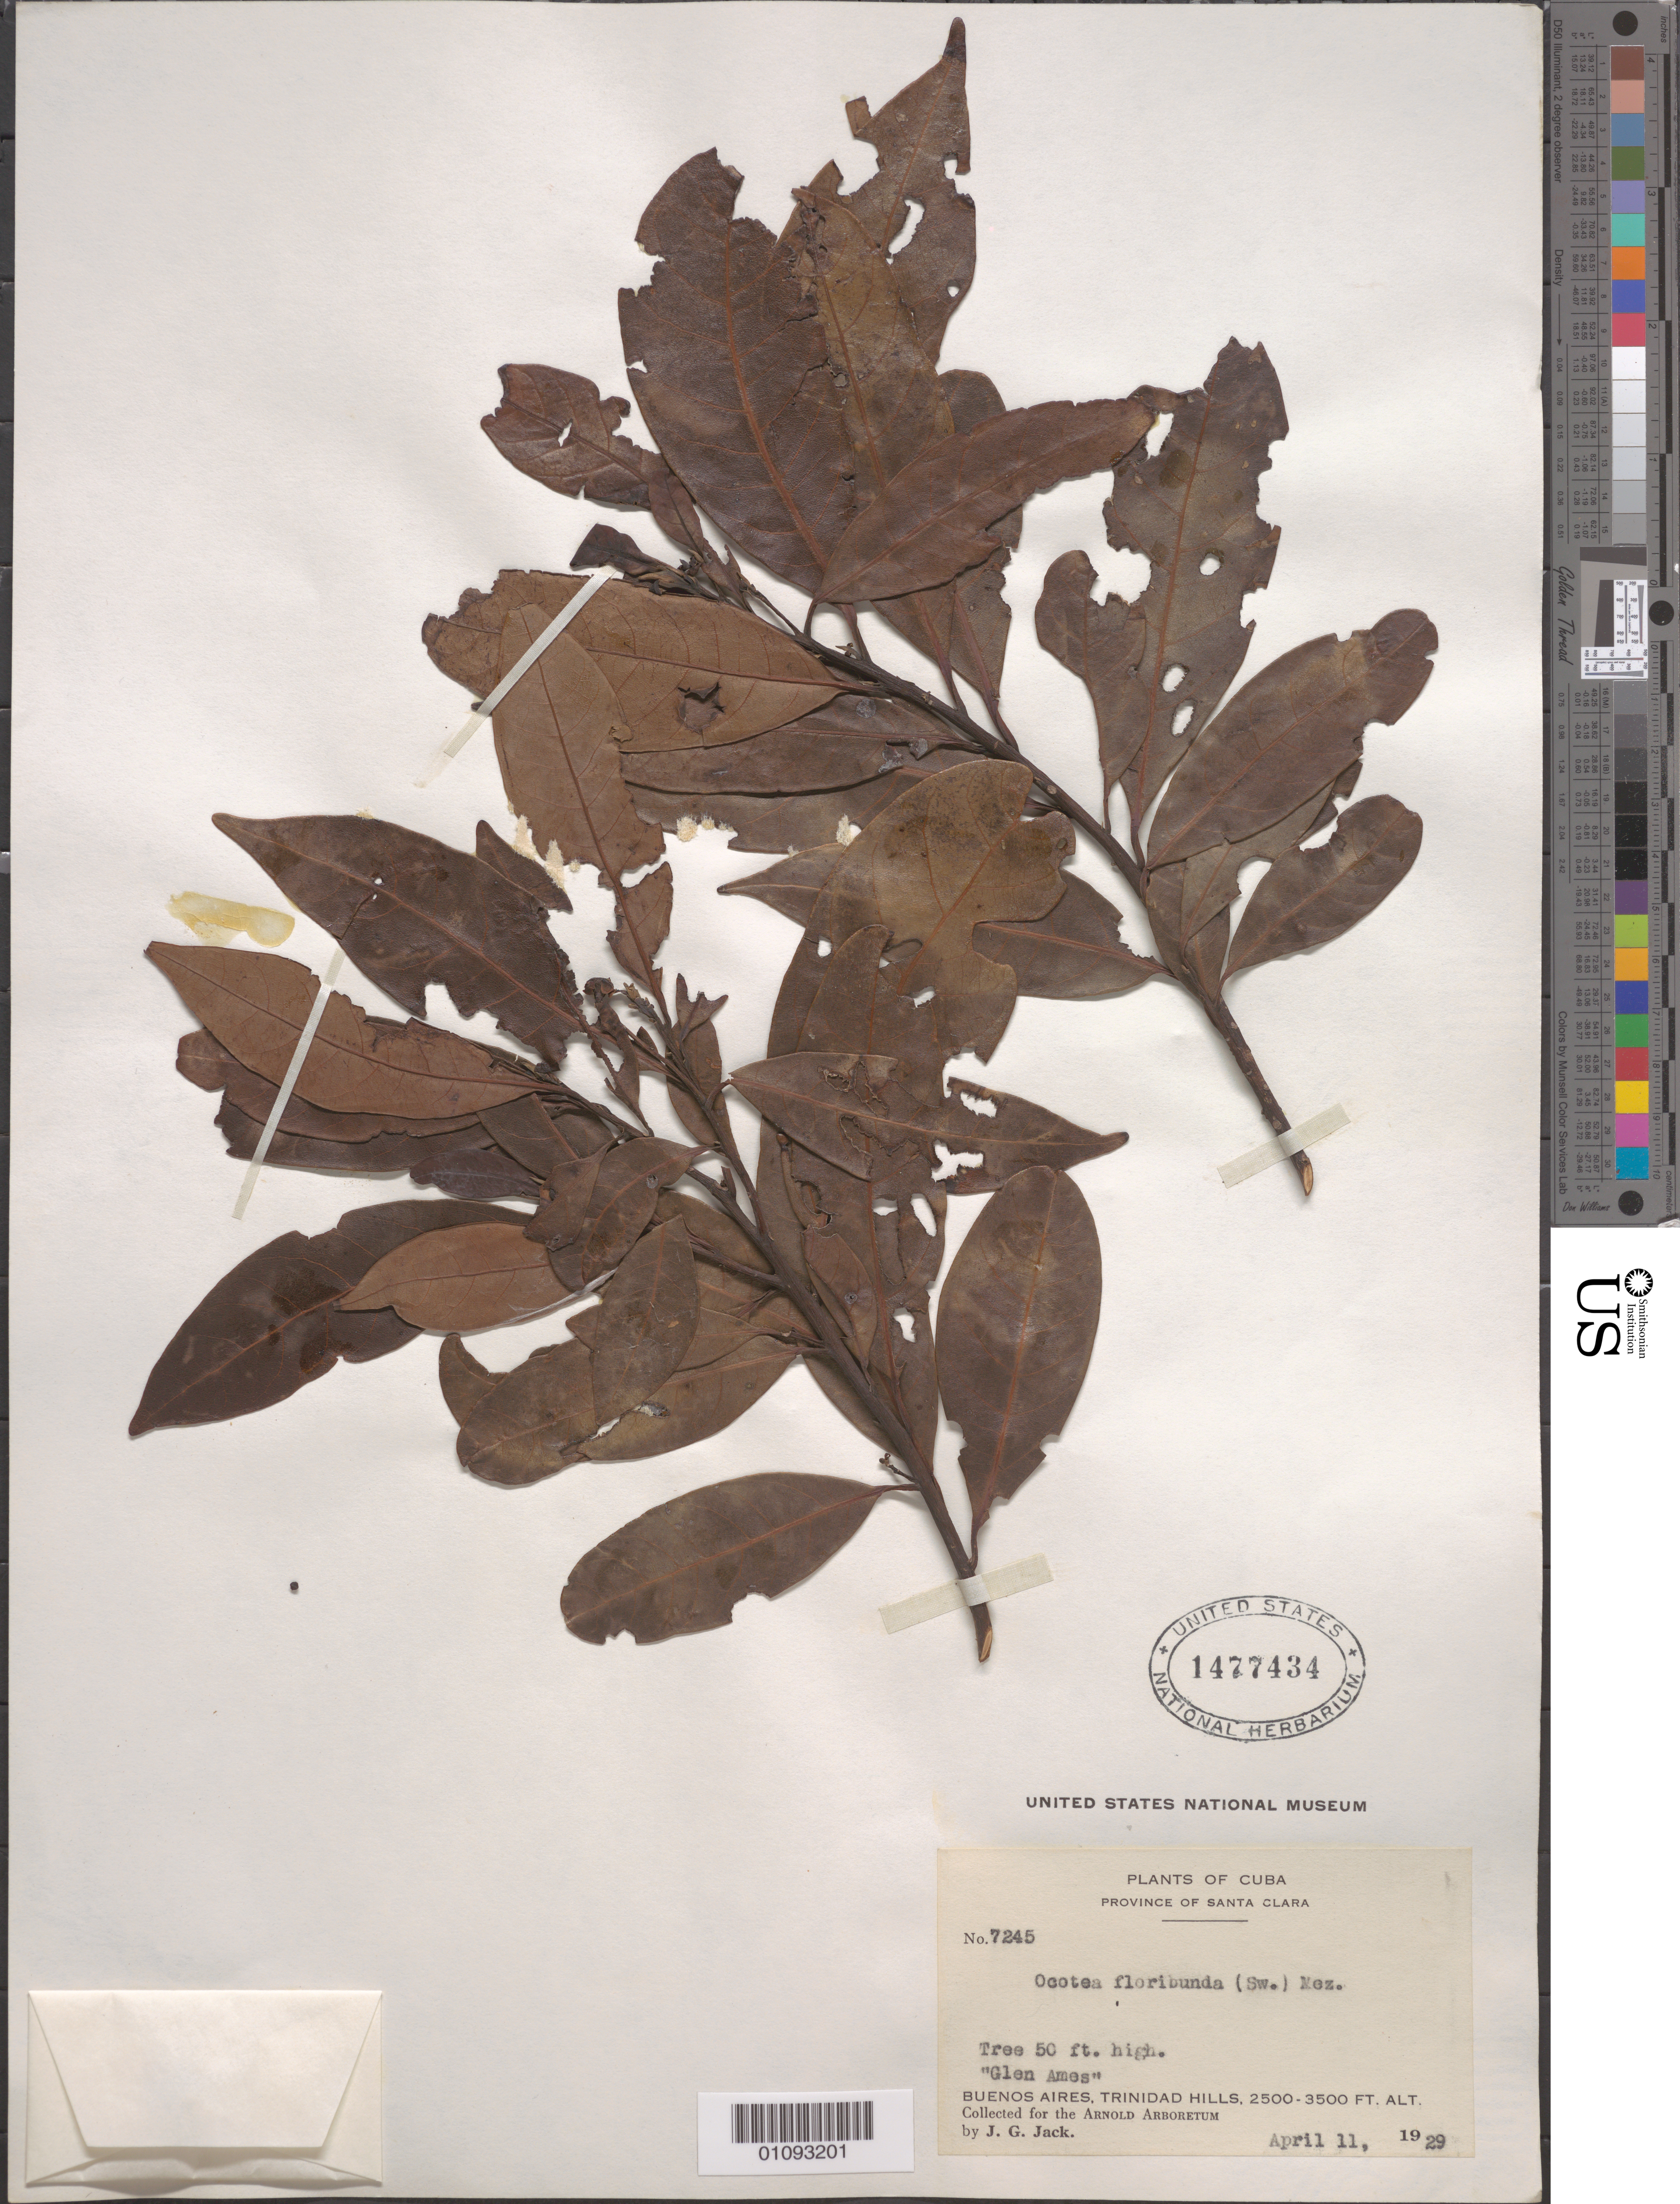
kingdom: Plantae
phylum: Tracheophyta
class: Magnoliopsida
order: Laurales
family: Lauraceae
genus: Ocotea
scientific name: Ocotea floribunda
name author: (Sw.) Mez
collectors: J. G. Jack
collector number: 7245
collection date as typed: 11 Apr 1929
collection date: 1929-04-11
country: Cuba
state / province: Matanzas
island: Cuba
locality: Buenos Aires, Trinidad Hills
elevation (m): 762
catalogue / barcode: US 1477434